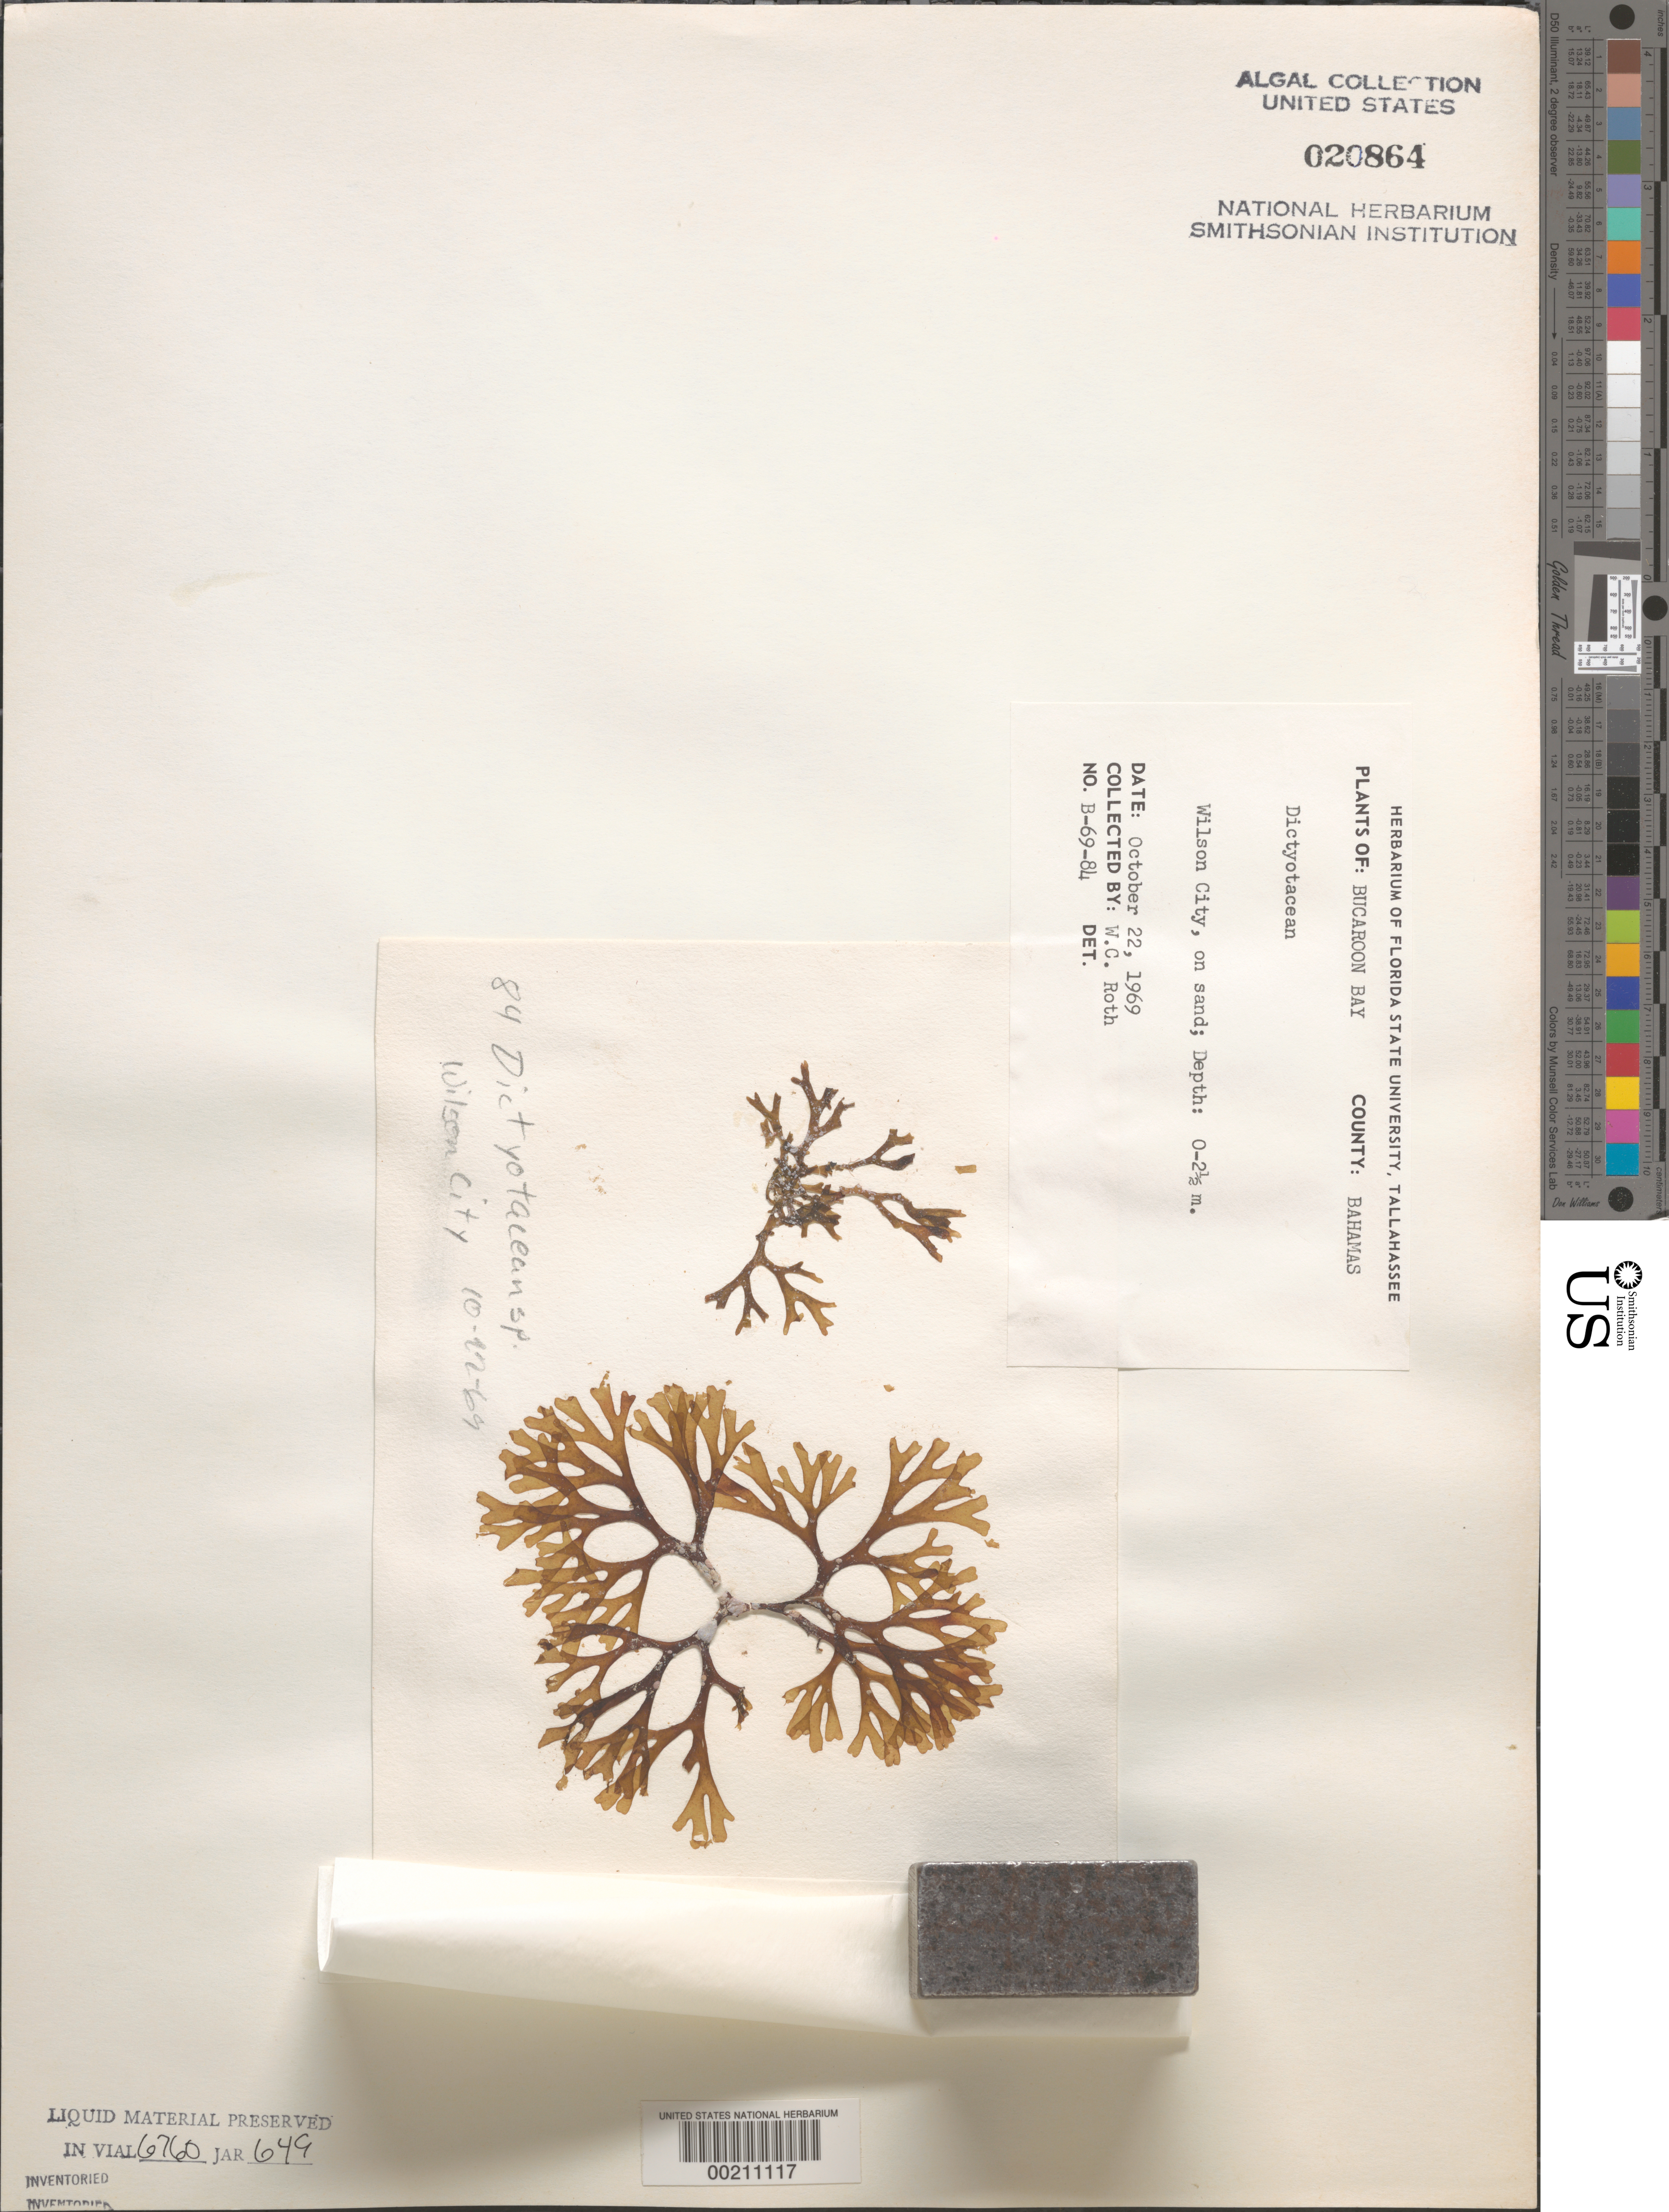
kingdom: Chromista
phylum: Ochrophyta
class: Phaeophyceae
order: Dictyotales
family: Dictyotaceae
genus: Dictyota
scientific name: Dictyota sp.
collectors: W. C. Roth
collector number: B-69-84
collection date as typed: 22 Oct 1969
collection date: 1969-10-22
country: Bahamas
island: Great Abaco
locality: Wilson City, Buckaroon Bay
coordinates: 26 22'00" N, 77 02'00" W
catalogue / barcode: US 20864